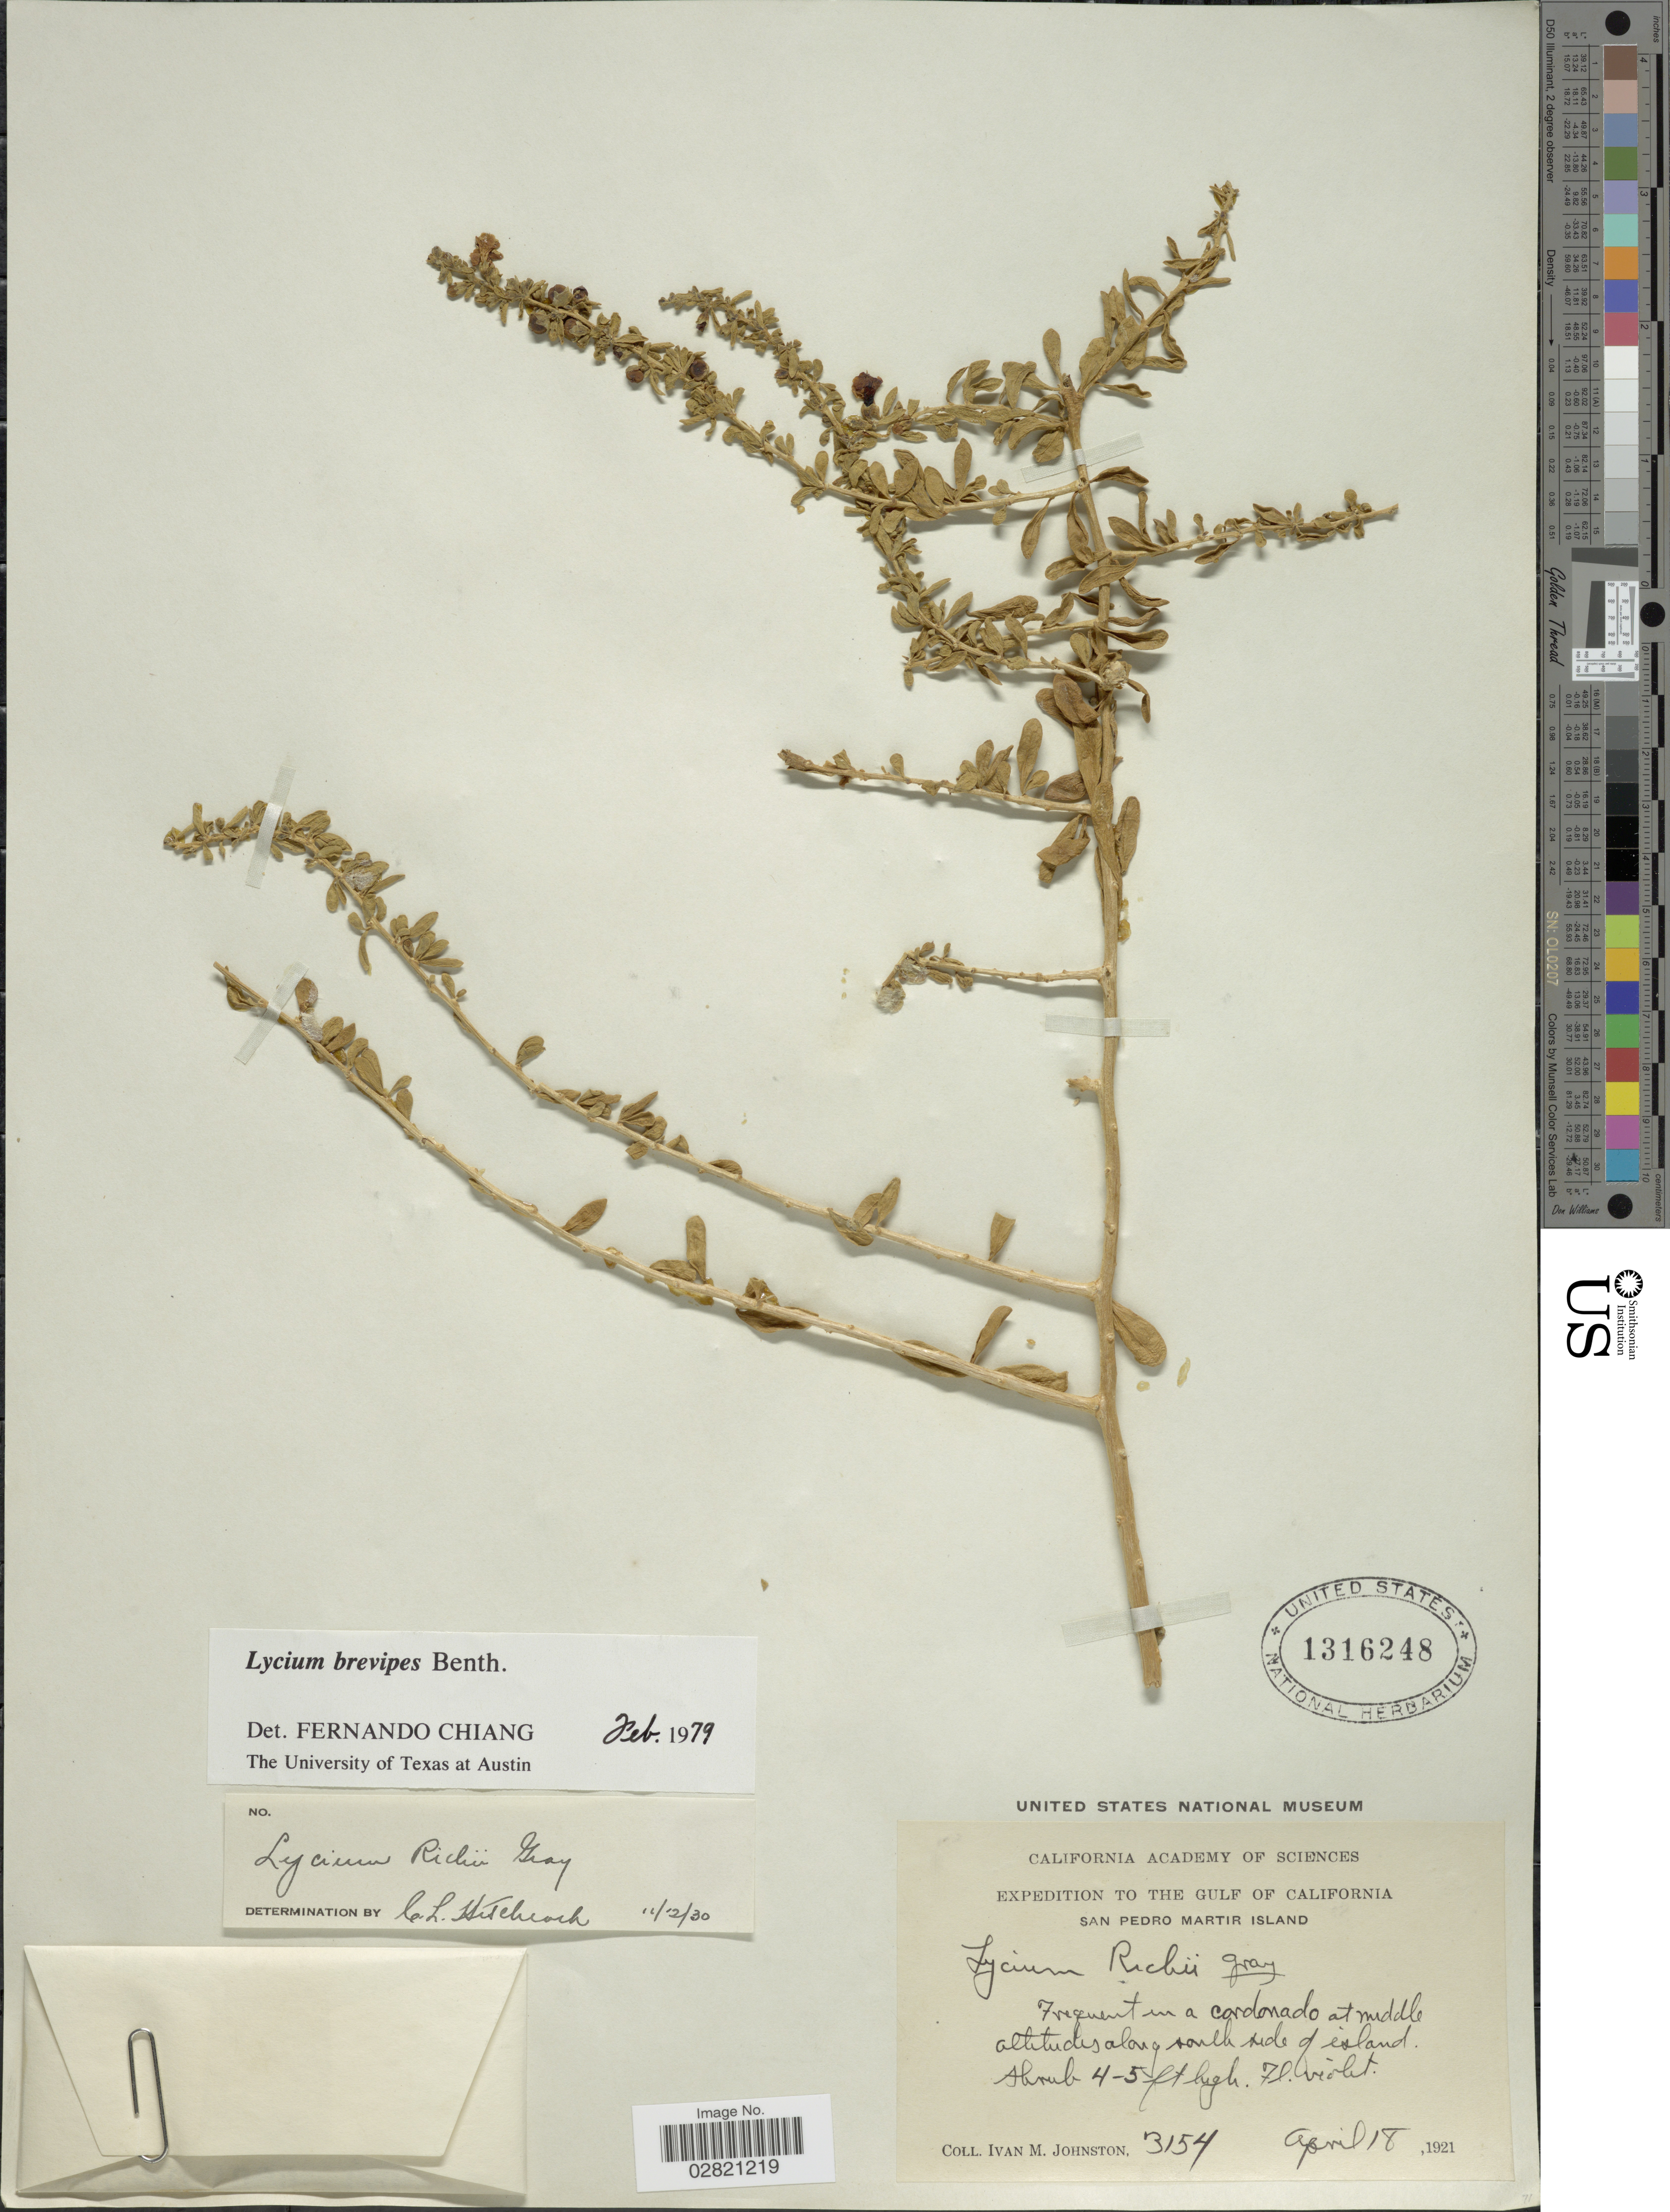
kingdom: Plantae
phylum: Tracheophyta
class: Magnoliopsida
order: Solanales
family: Solanaceae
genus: Lycium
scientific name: Lycium brevipes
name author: Benth.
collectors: I.M. Johnston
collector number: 3154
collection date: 1921-04-18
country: Mexico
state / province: Sonora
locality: The Gulf of California, San Pedro Martir Island, south side of island.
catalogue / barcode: US 1316248